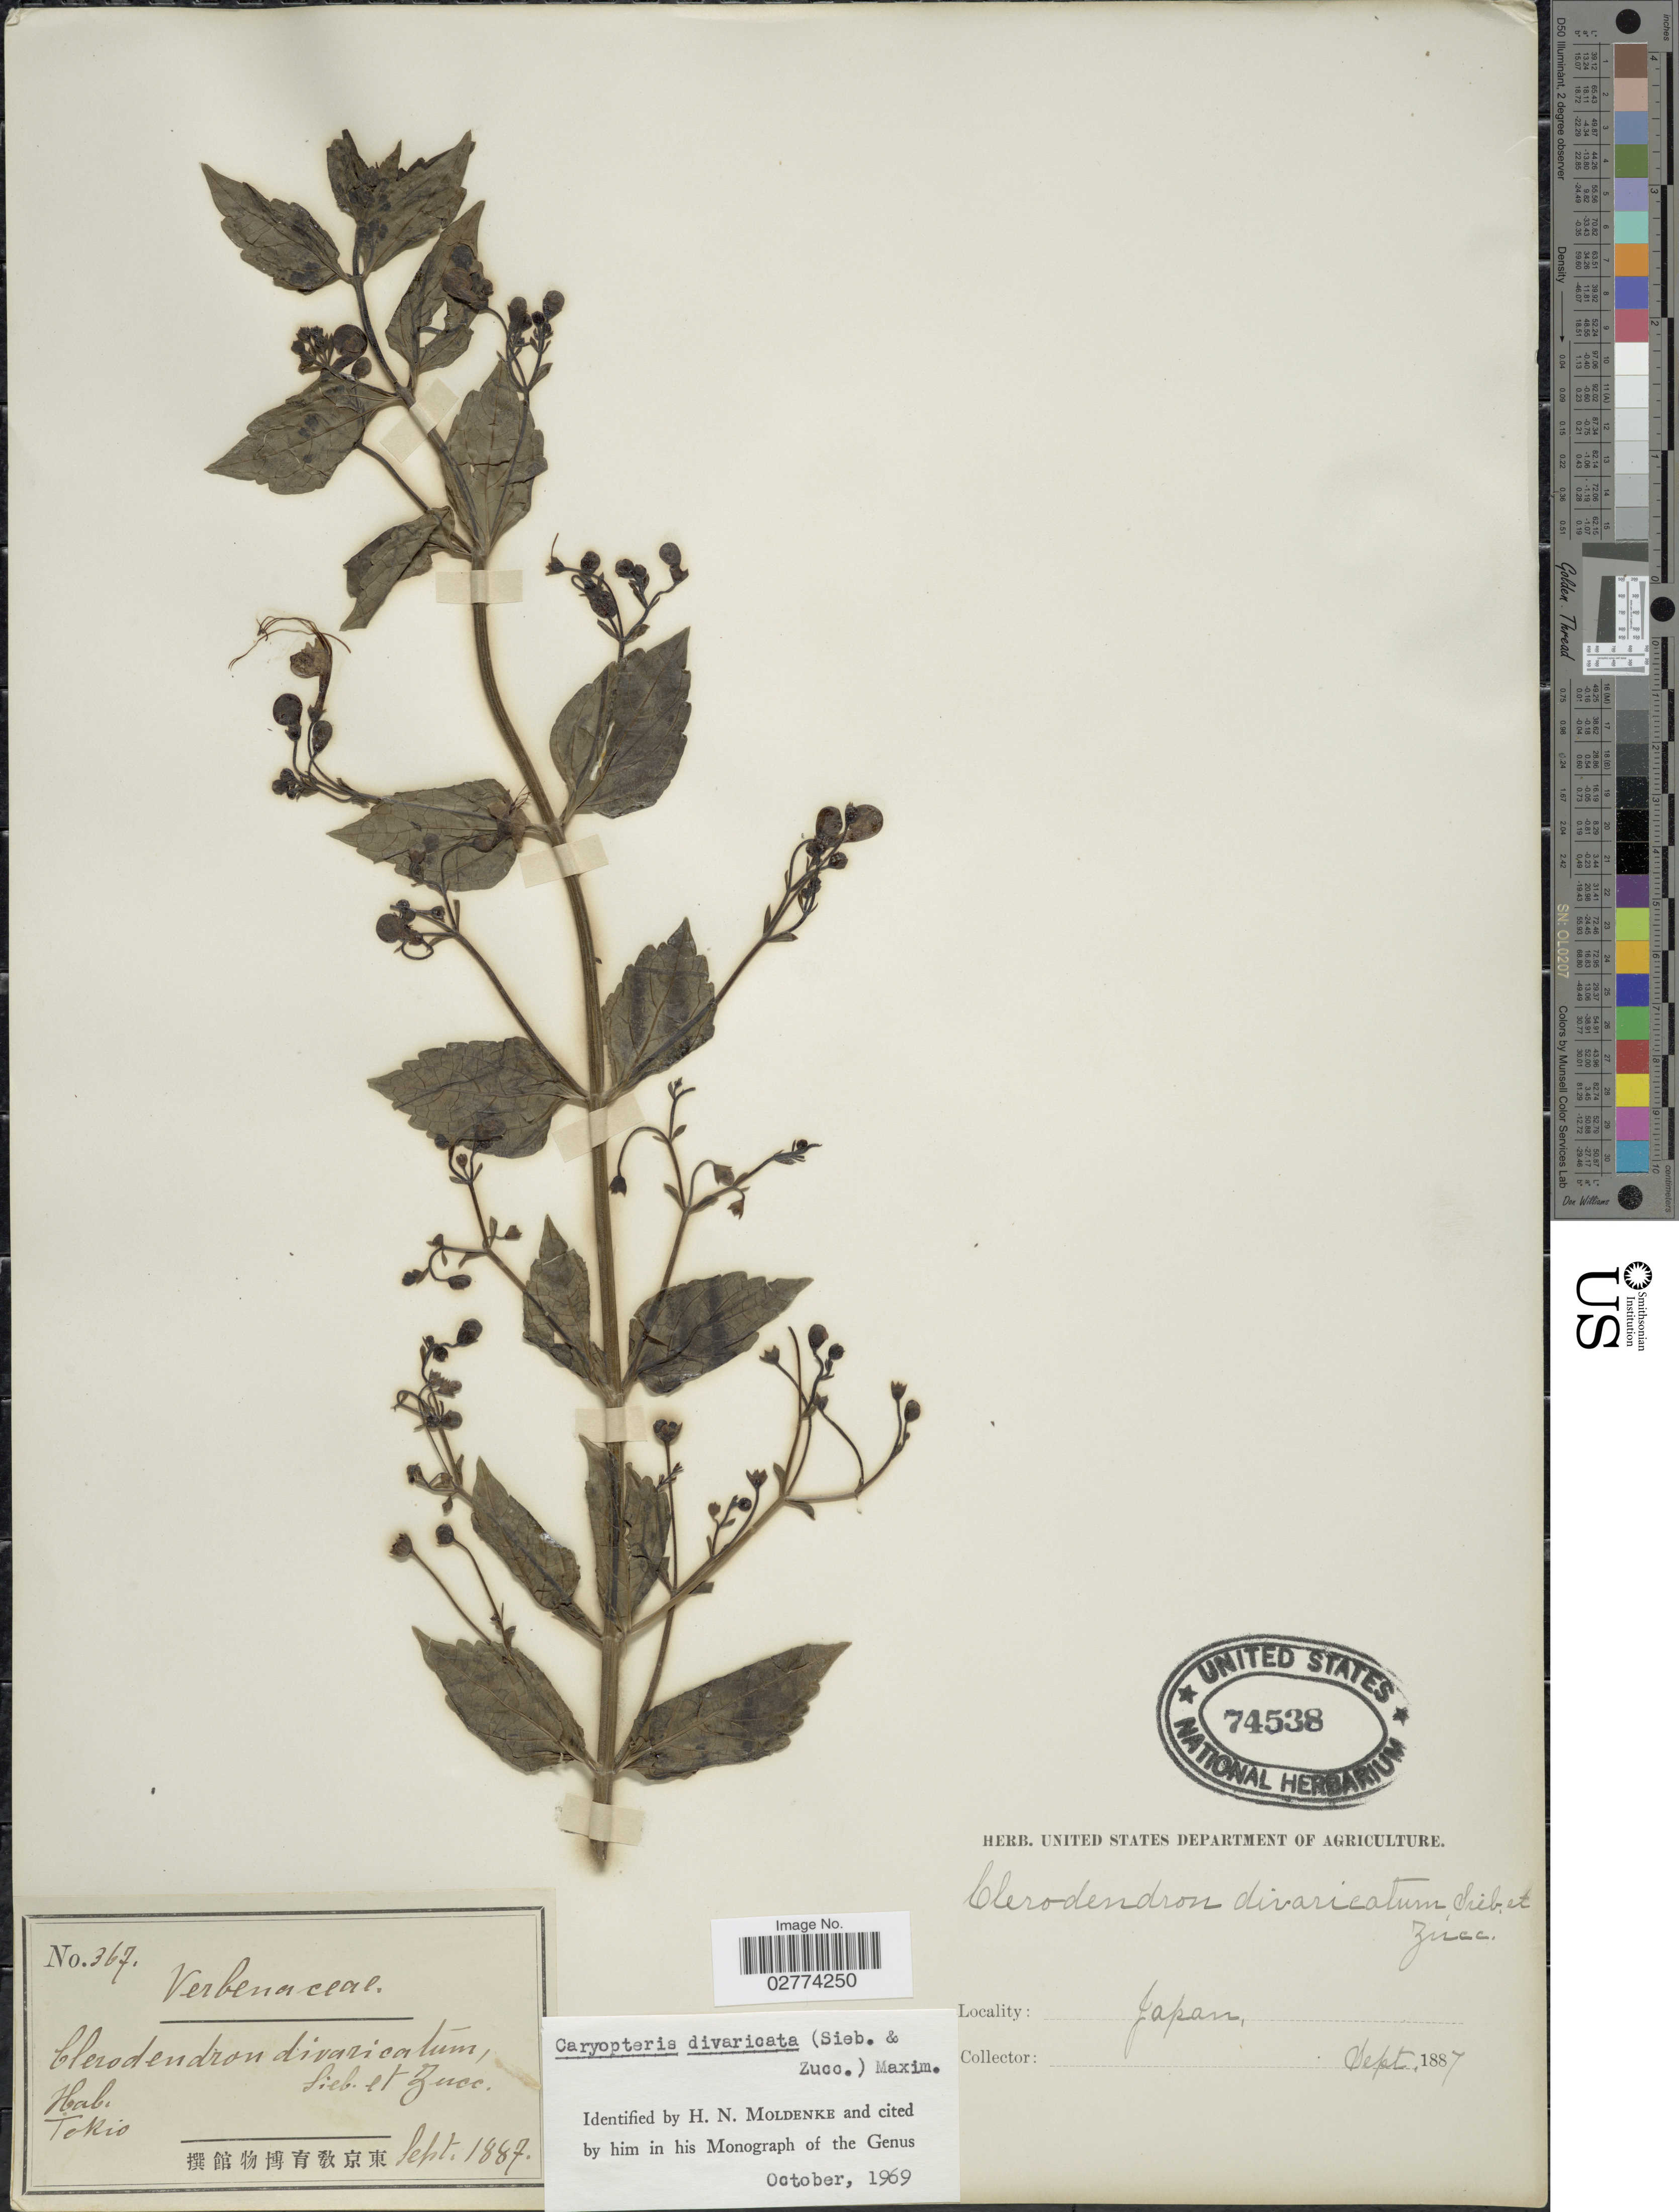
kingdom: Plantae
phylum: Tracheophyta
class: Magnoliopsida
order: Lamiales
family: Lamiaceae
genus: Caryopteris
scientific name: Caryopteris divaricata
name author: Maxim.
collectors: ex herb. U. S. Department of Agriculture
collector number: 367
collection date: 1887-09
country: Japan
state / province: Tokyo, Federal City of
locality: Tokio.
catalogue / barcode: US 74538